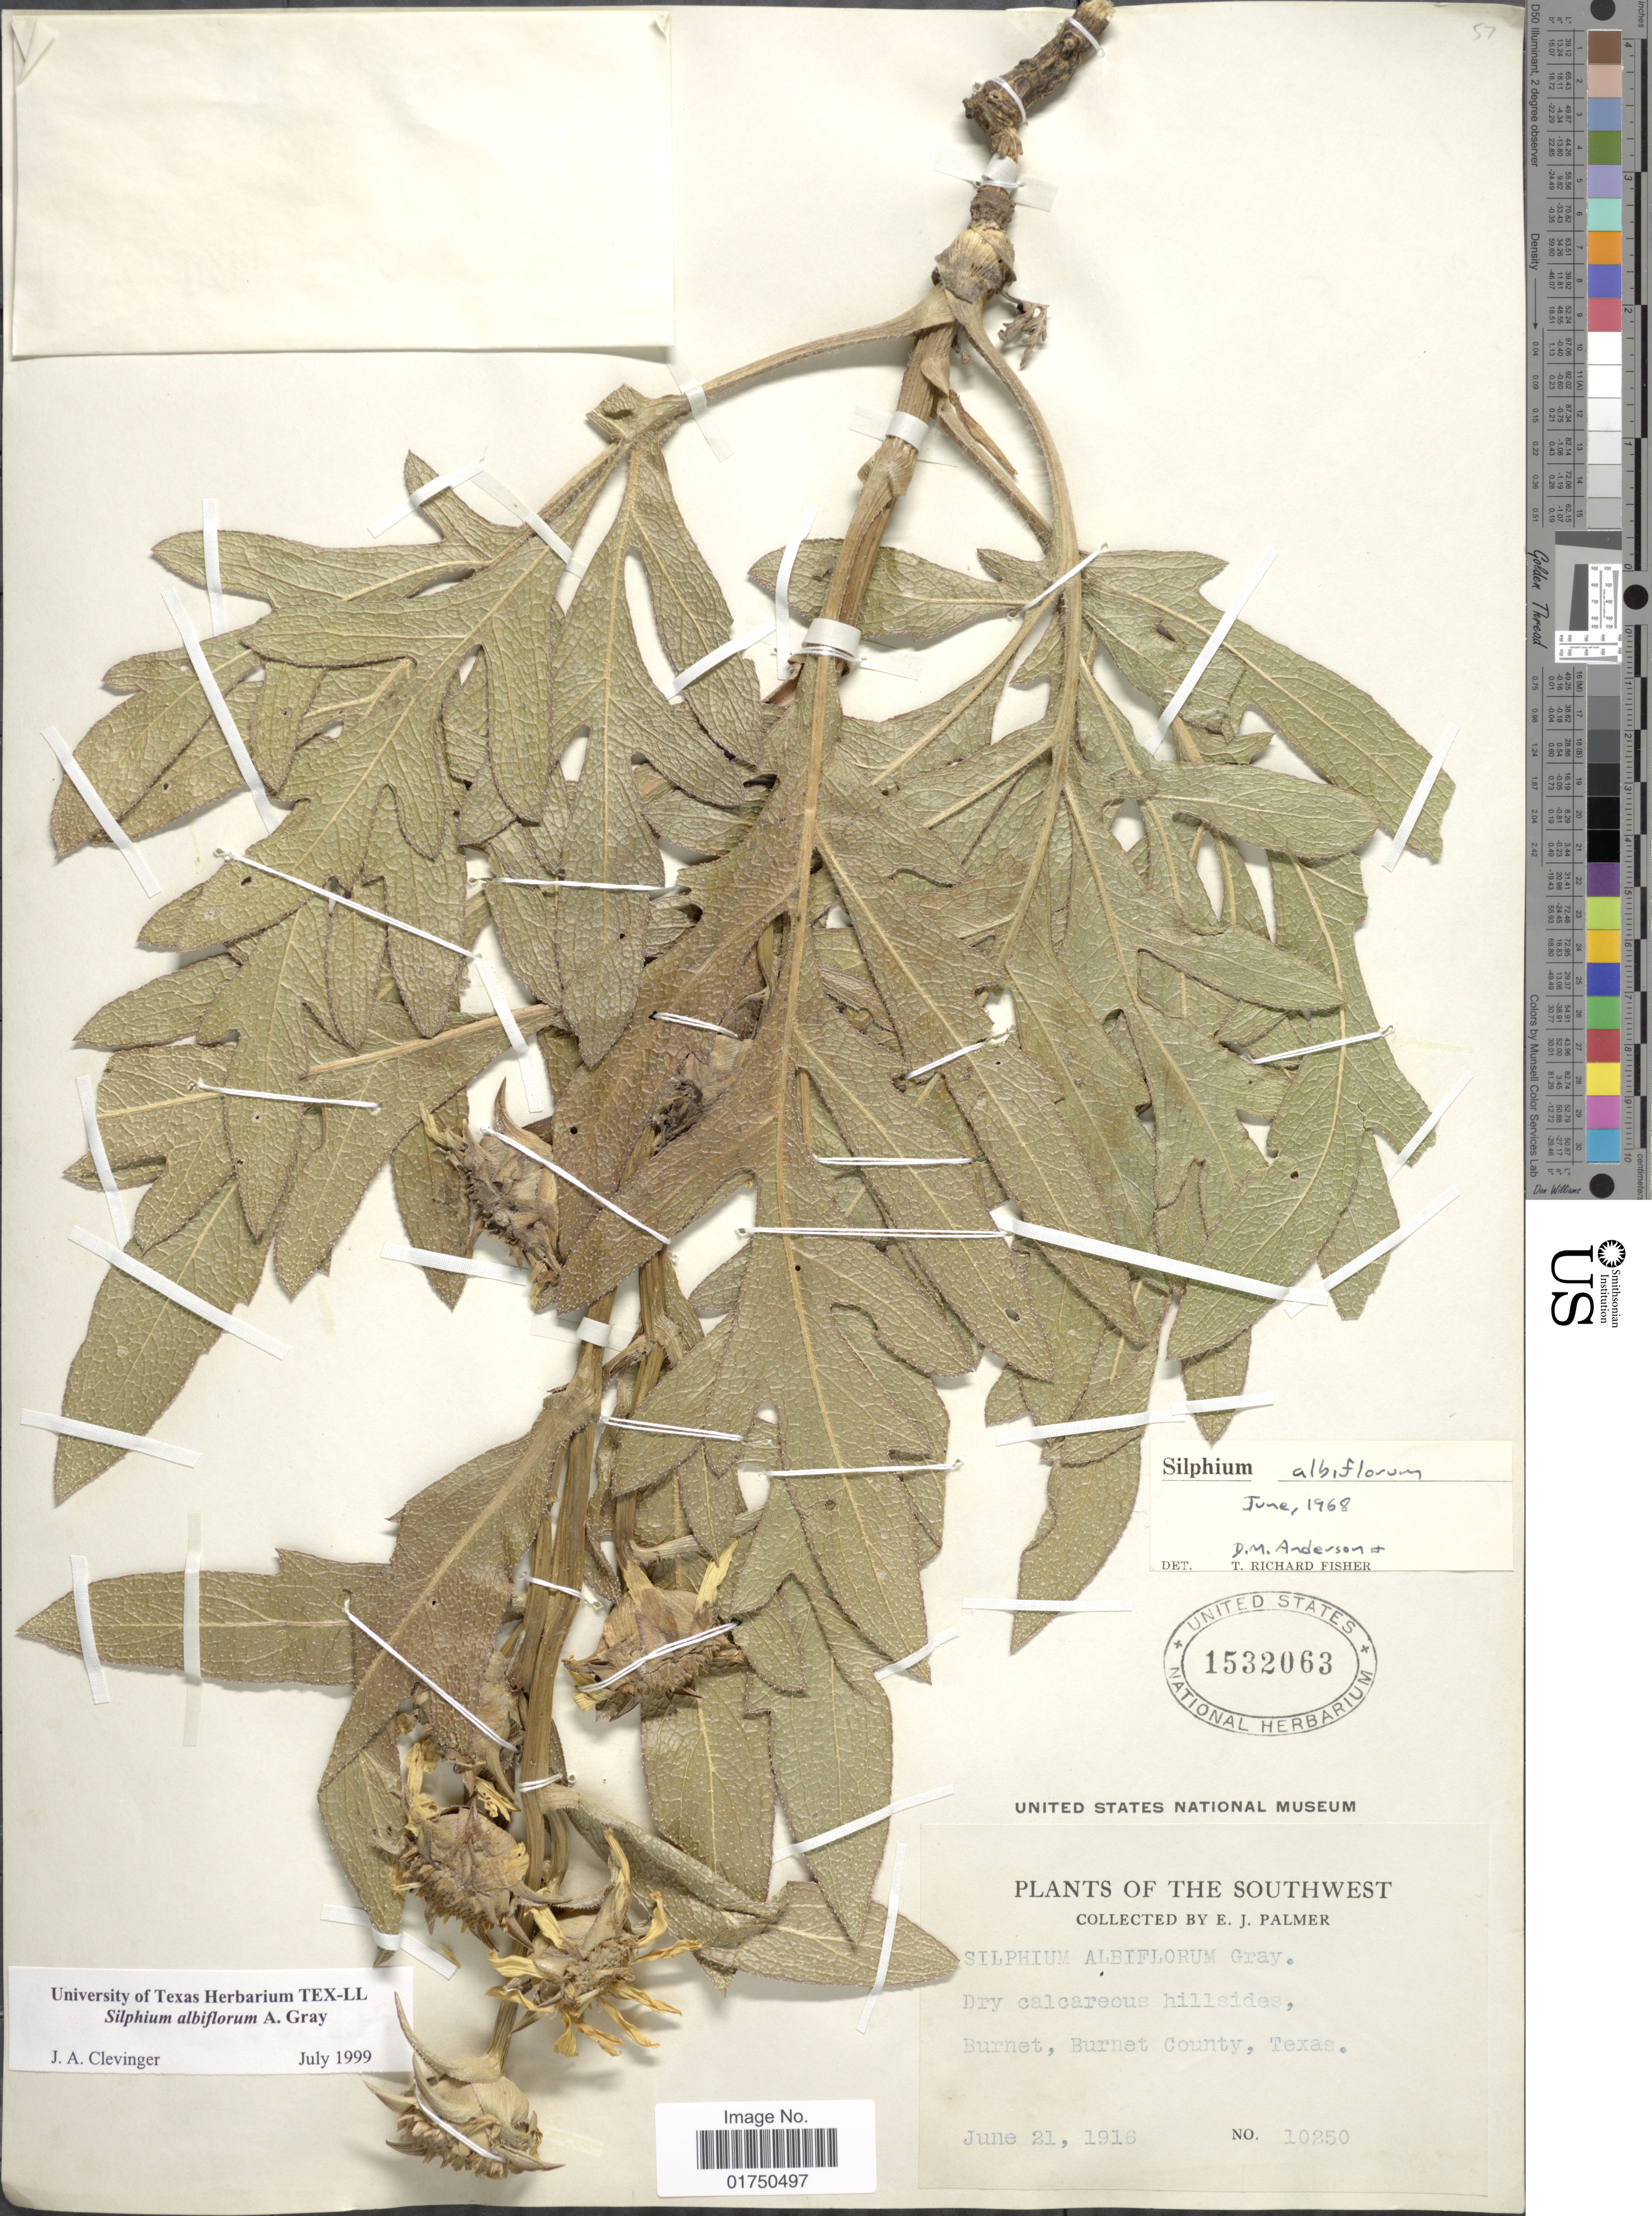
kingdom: Plantae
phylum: Tracheophyta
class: Magnoliopsida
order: Asterales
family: Asteraceae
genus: Silphium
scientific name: Silphium albiflorum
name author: A. Gray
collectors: E. J. Palmer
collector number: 10250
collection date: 1916-06-21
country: United States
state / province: Texas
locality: Southwest. Burnet, Burnet County, Texas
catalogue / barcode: US 1532063